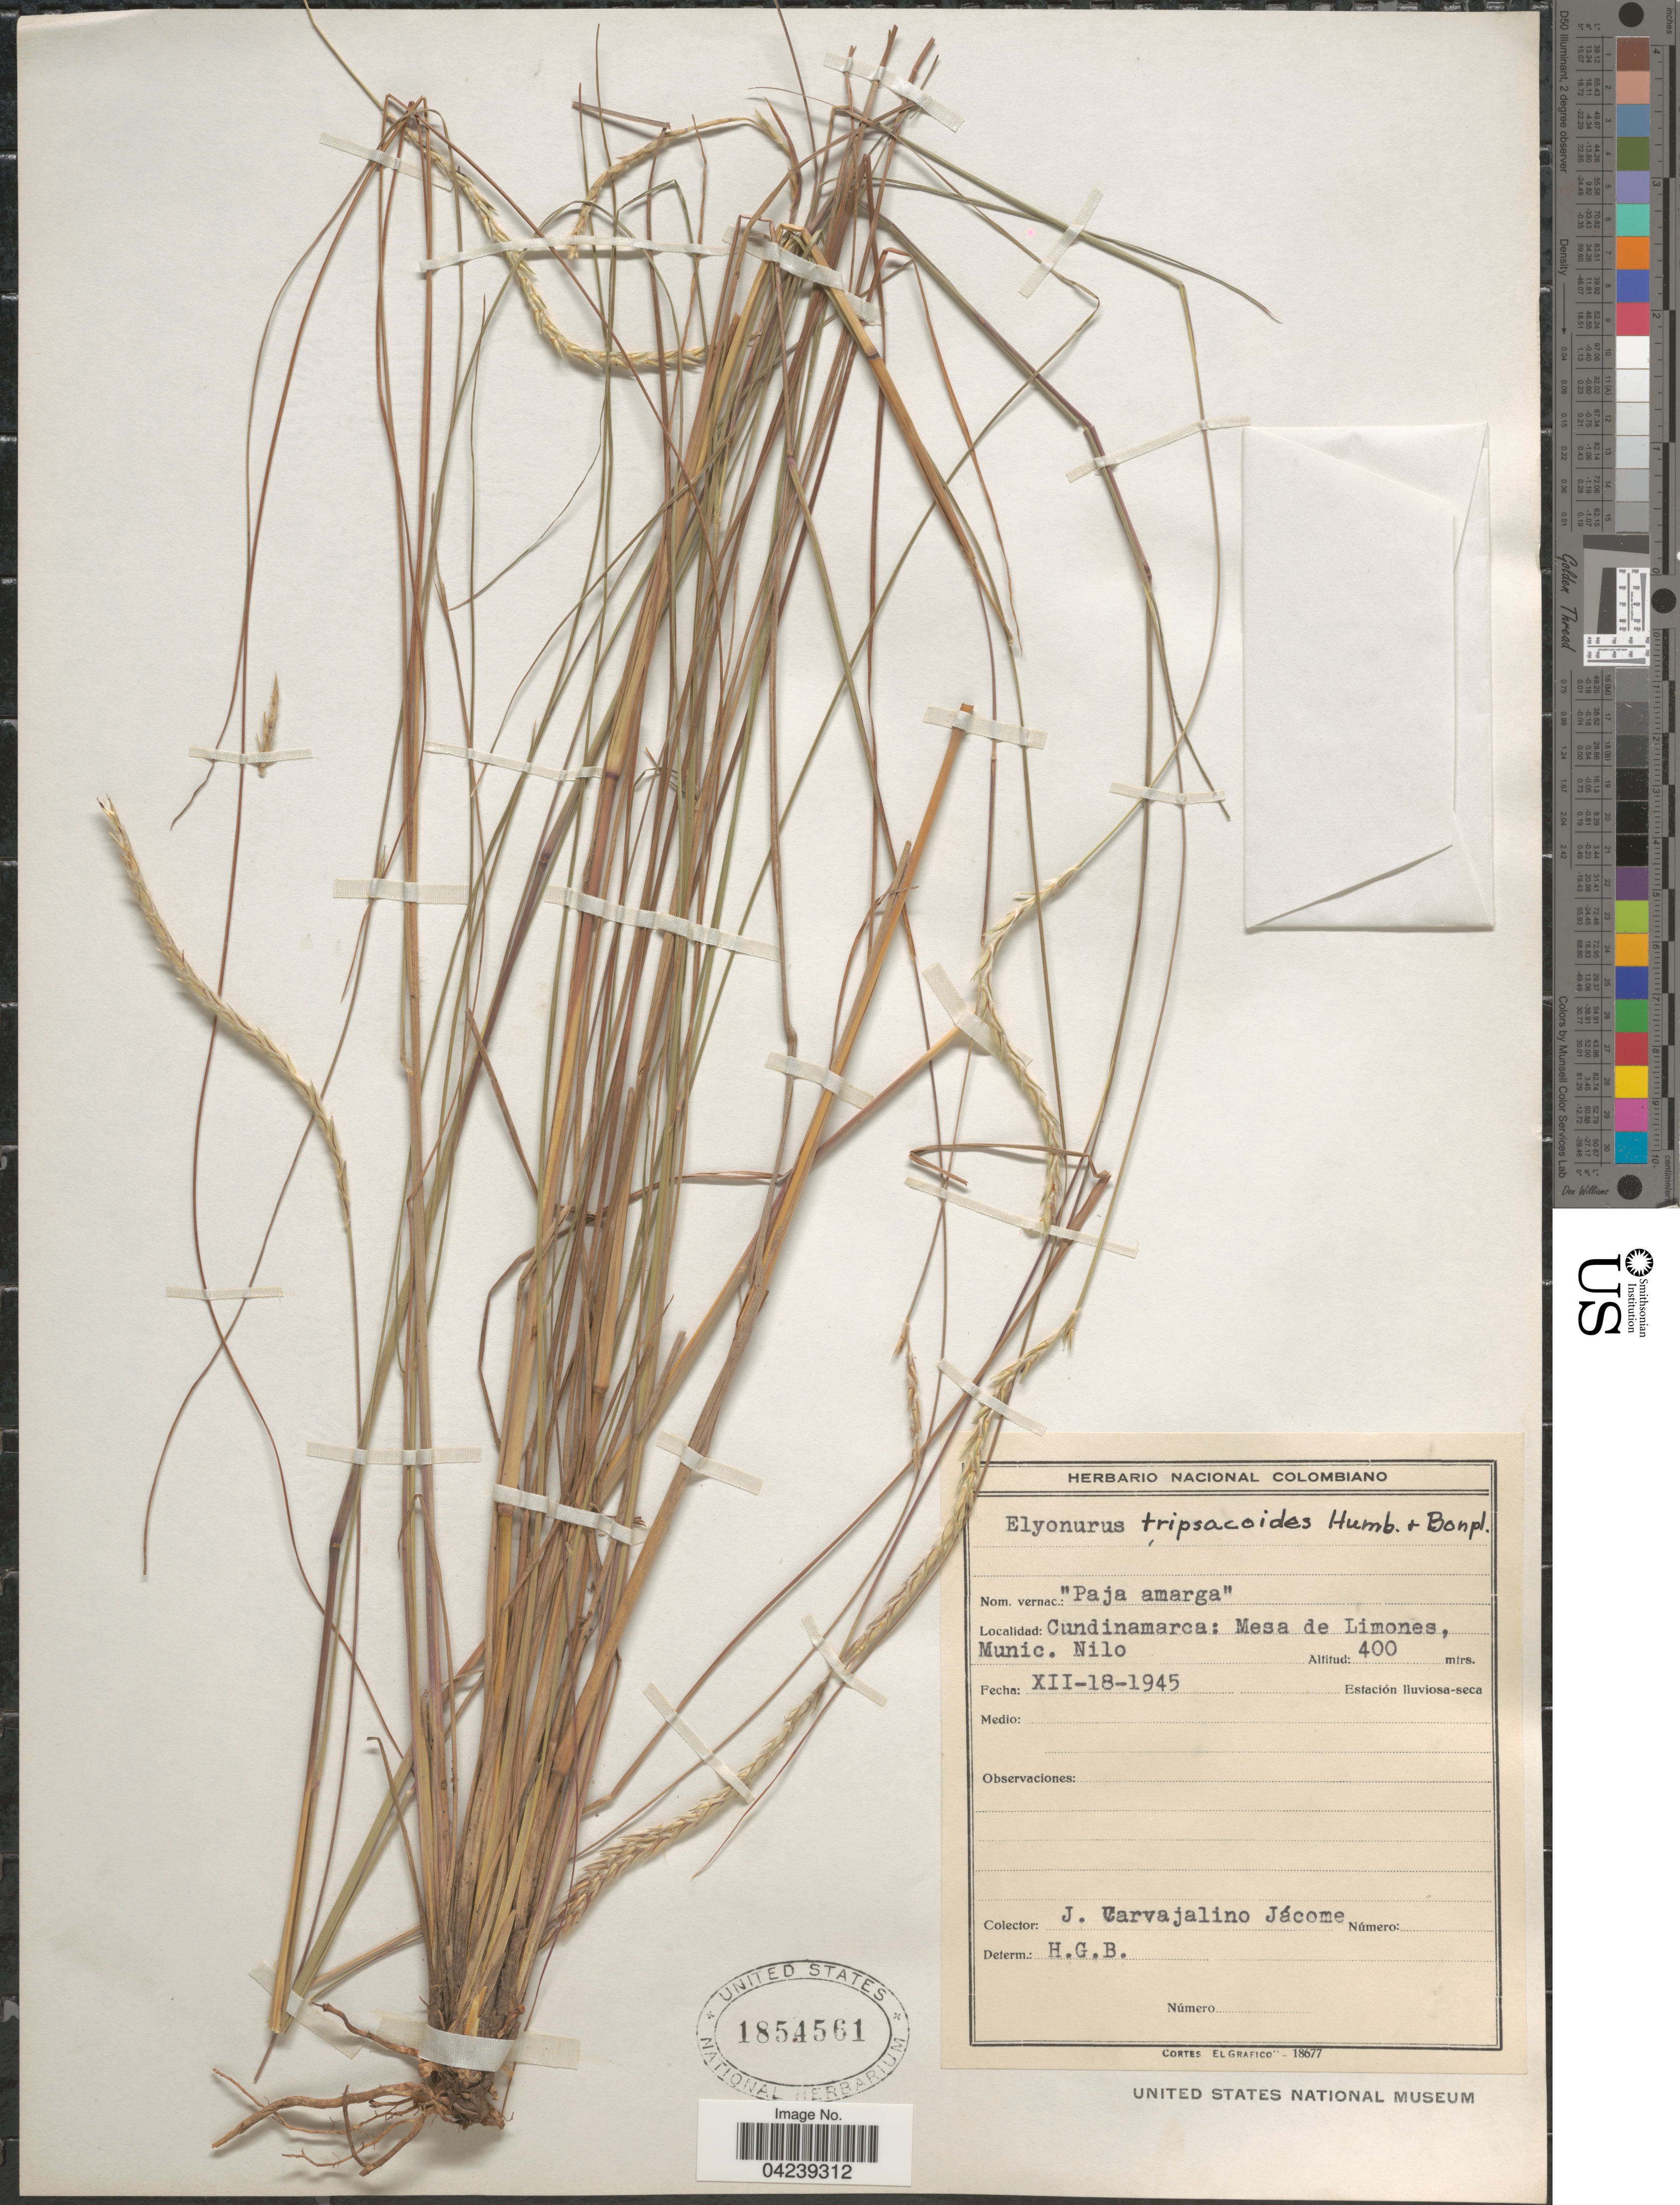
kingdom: Plantae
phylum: Tracheophyta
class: Liliopsida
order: Poales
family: Poaceae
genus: Elionurus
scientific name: Elionurus tripsacoides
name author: Humb. & Bonpl. ex Willd.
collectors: J. Jacome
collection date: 1945-12-18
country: Colombia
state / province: Cundinamarca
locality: Mesa de Limones, Munic. Nilo.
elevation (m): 400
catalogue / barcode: US 1854561